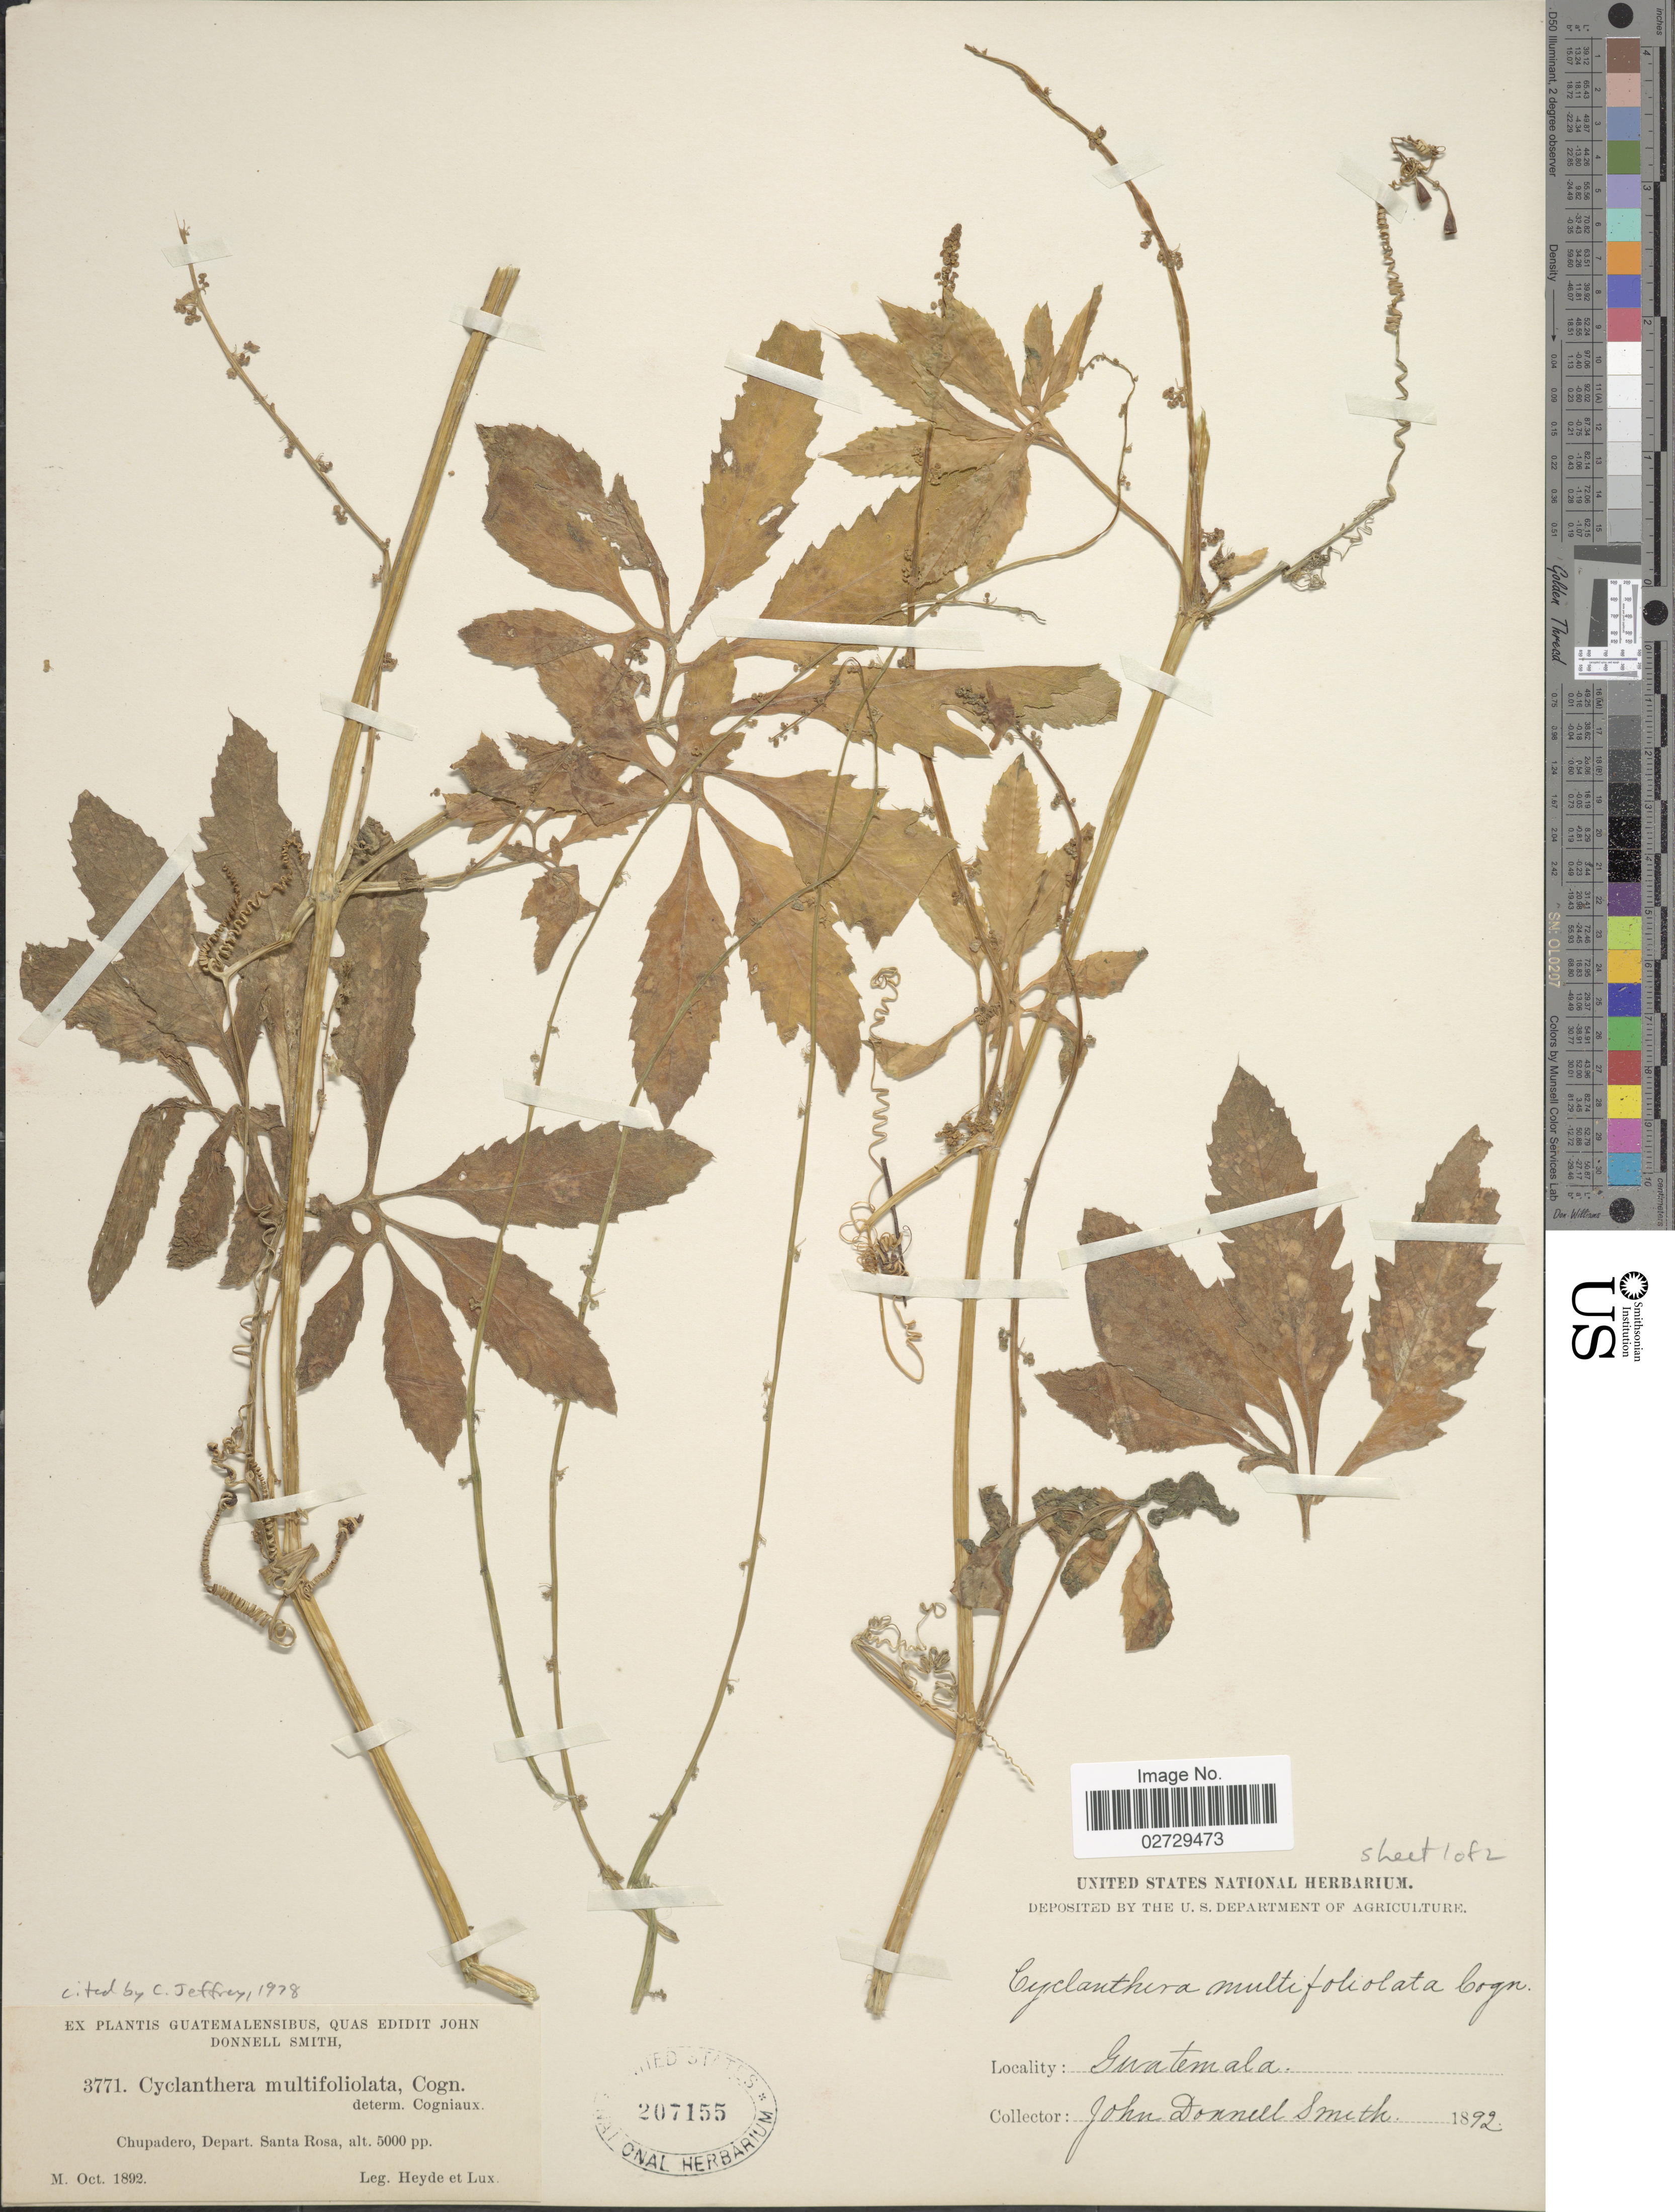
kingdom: Plantae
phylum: Tracheophyta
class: Magnoliopsida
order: Cucurbitales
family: Cucurbitaceae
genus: Cyclanthera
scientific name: Cyclanthera multifoliolata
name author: Cogn.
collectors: Heyde & Lux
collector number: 3771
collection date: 1892-10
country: Guatemala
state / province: Santa Rosa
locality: Chupadero, Depart. Santa Rosa.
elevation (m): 1524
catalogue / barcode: US 207155